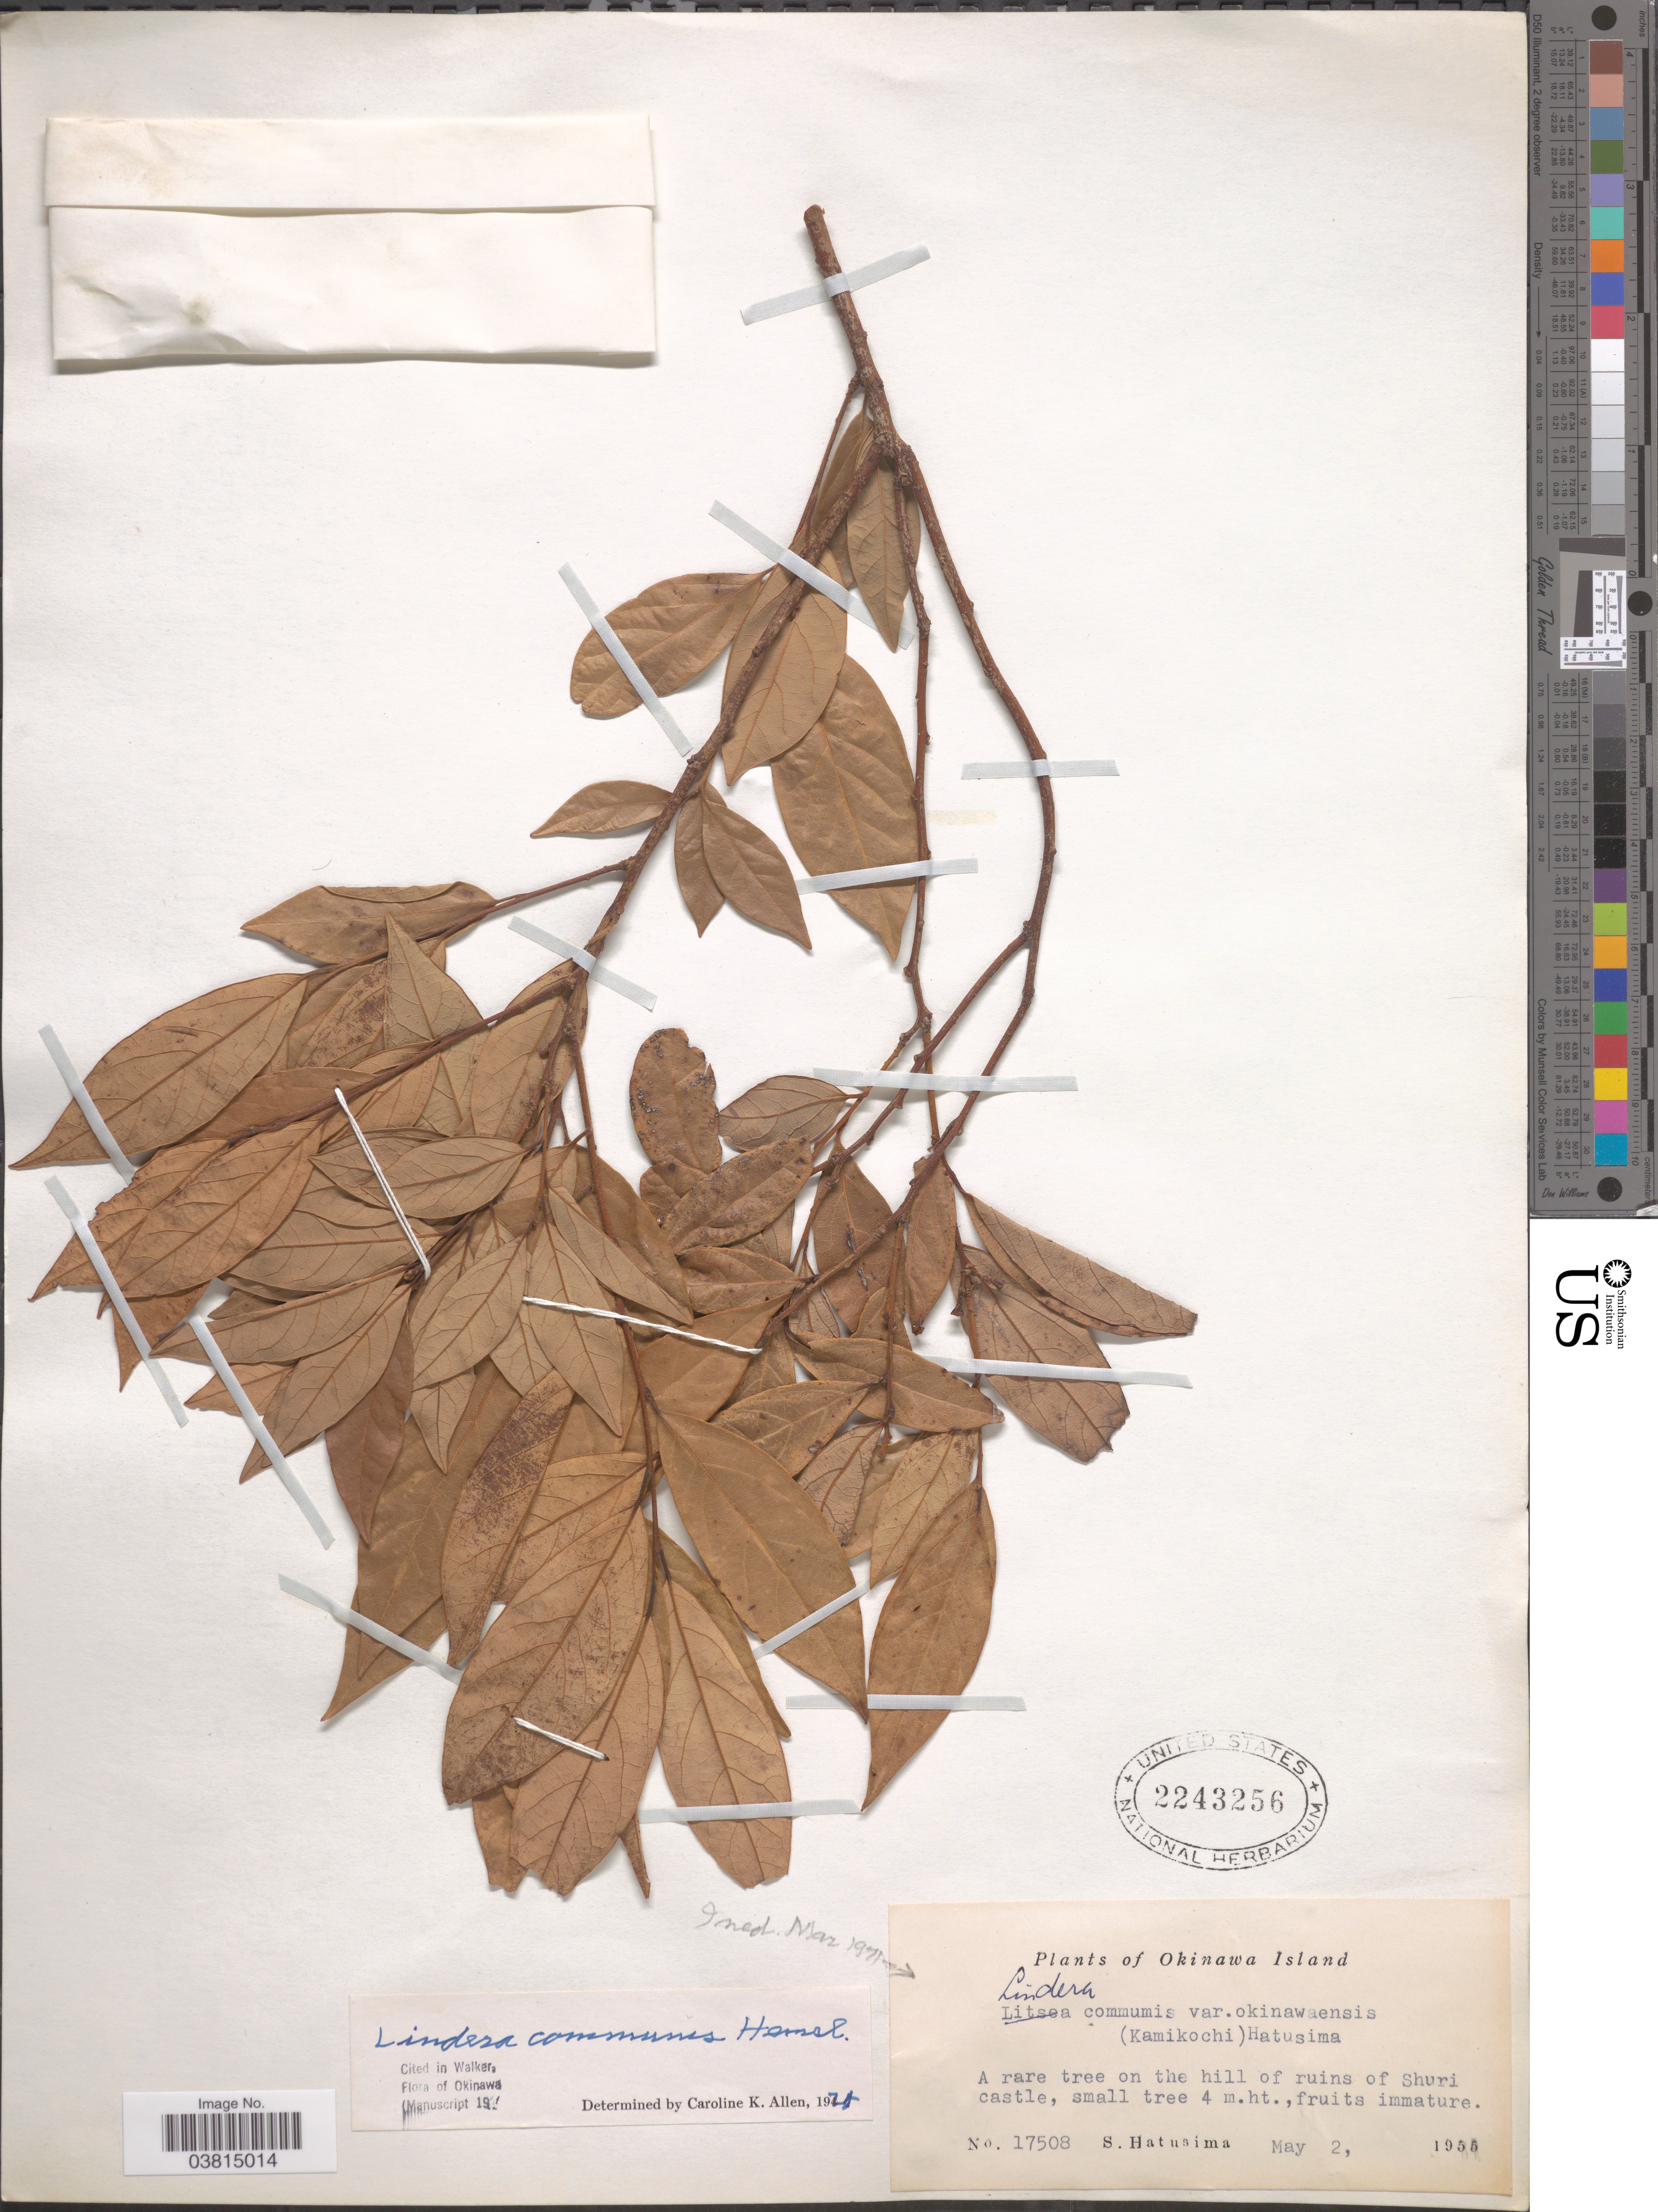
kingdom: Plantae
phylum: Tracheophyta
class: Magnoliopsida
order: Laurales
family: Lauraceae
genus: Lindera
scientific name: Lindera communis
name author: Hemsl.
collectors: S. Hatusima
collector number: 17508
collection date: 1955-05-02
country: Japan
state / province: Okinawa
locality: Okinawa Island. A rare tree on the hill of ruins of Shuri castle.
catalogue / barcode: US 2243256